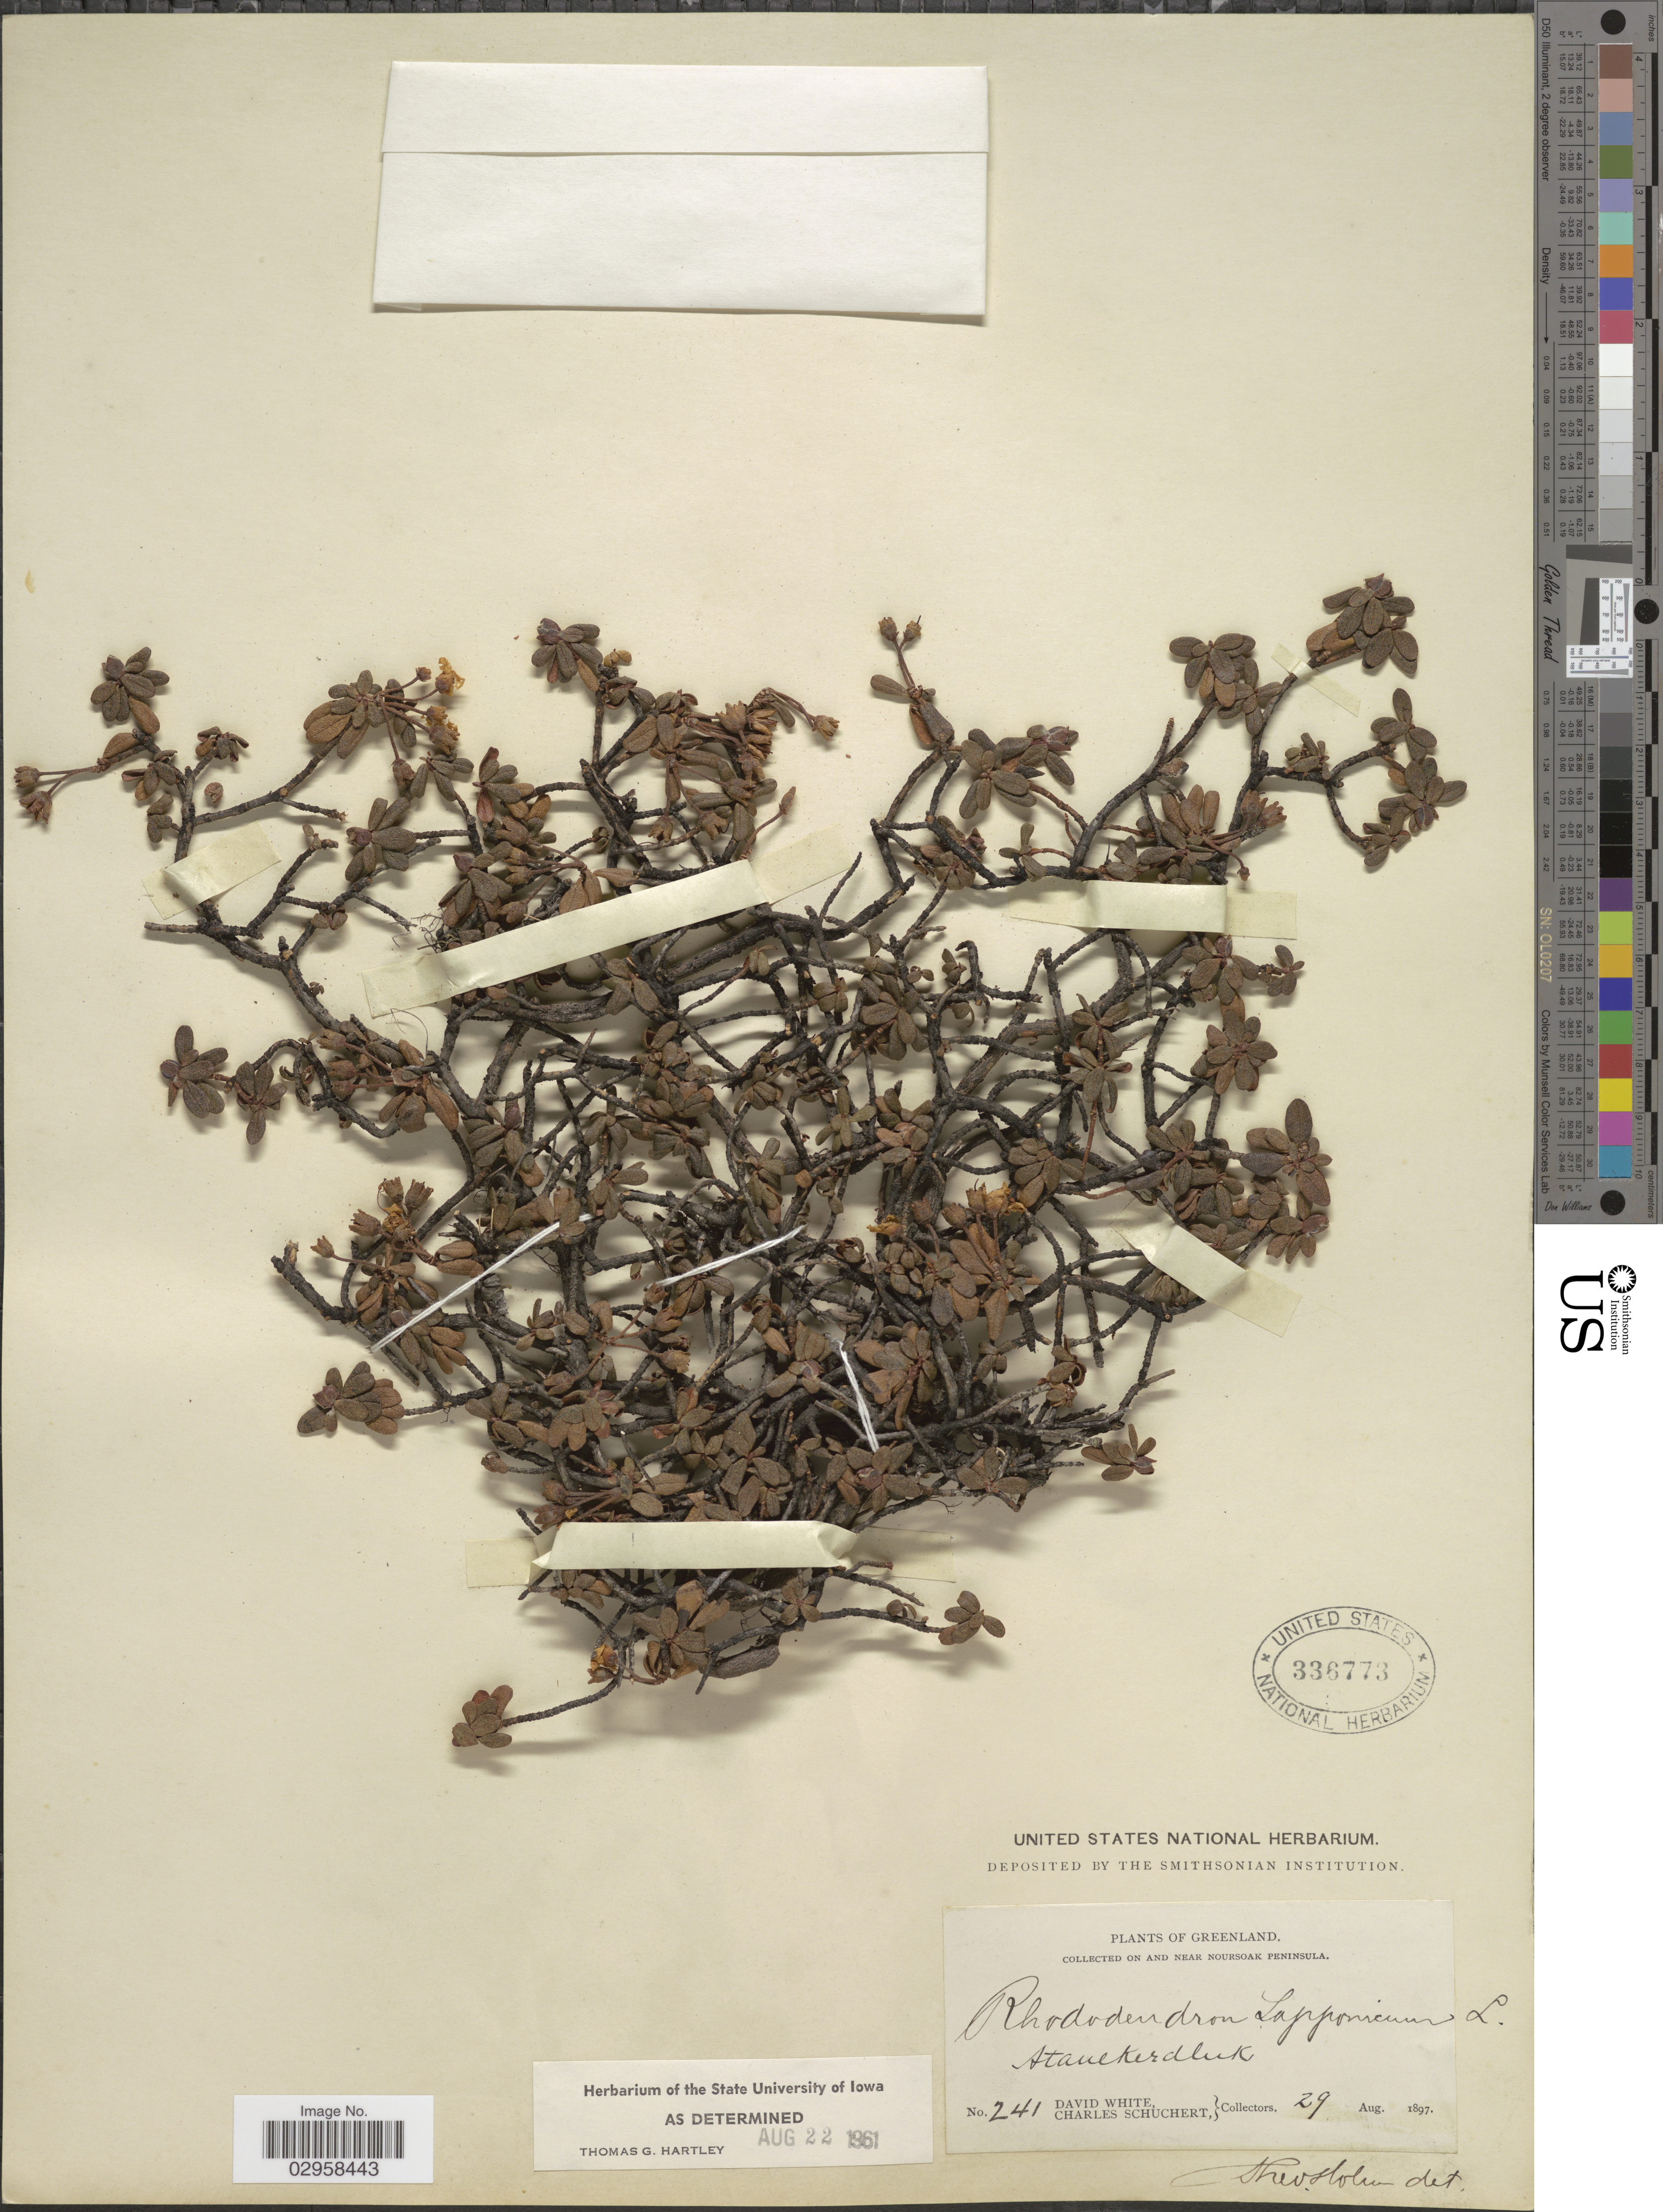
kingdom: Plantae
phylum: Tracheophyta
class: Magnoliopsida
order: Ericales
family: Ericaceae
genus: Rhododendron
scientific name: Rhododendron lapponicum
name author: (L.) Wahlenb.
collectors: D. White & C. Schuchert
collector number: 241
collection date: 1897-08-29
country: Greenland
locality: On and near Noursoak Peninsula. Stanekerdluk.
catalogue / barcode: US 336773